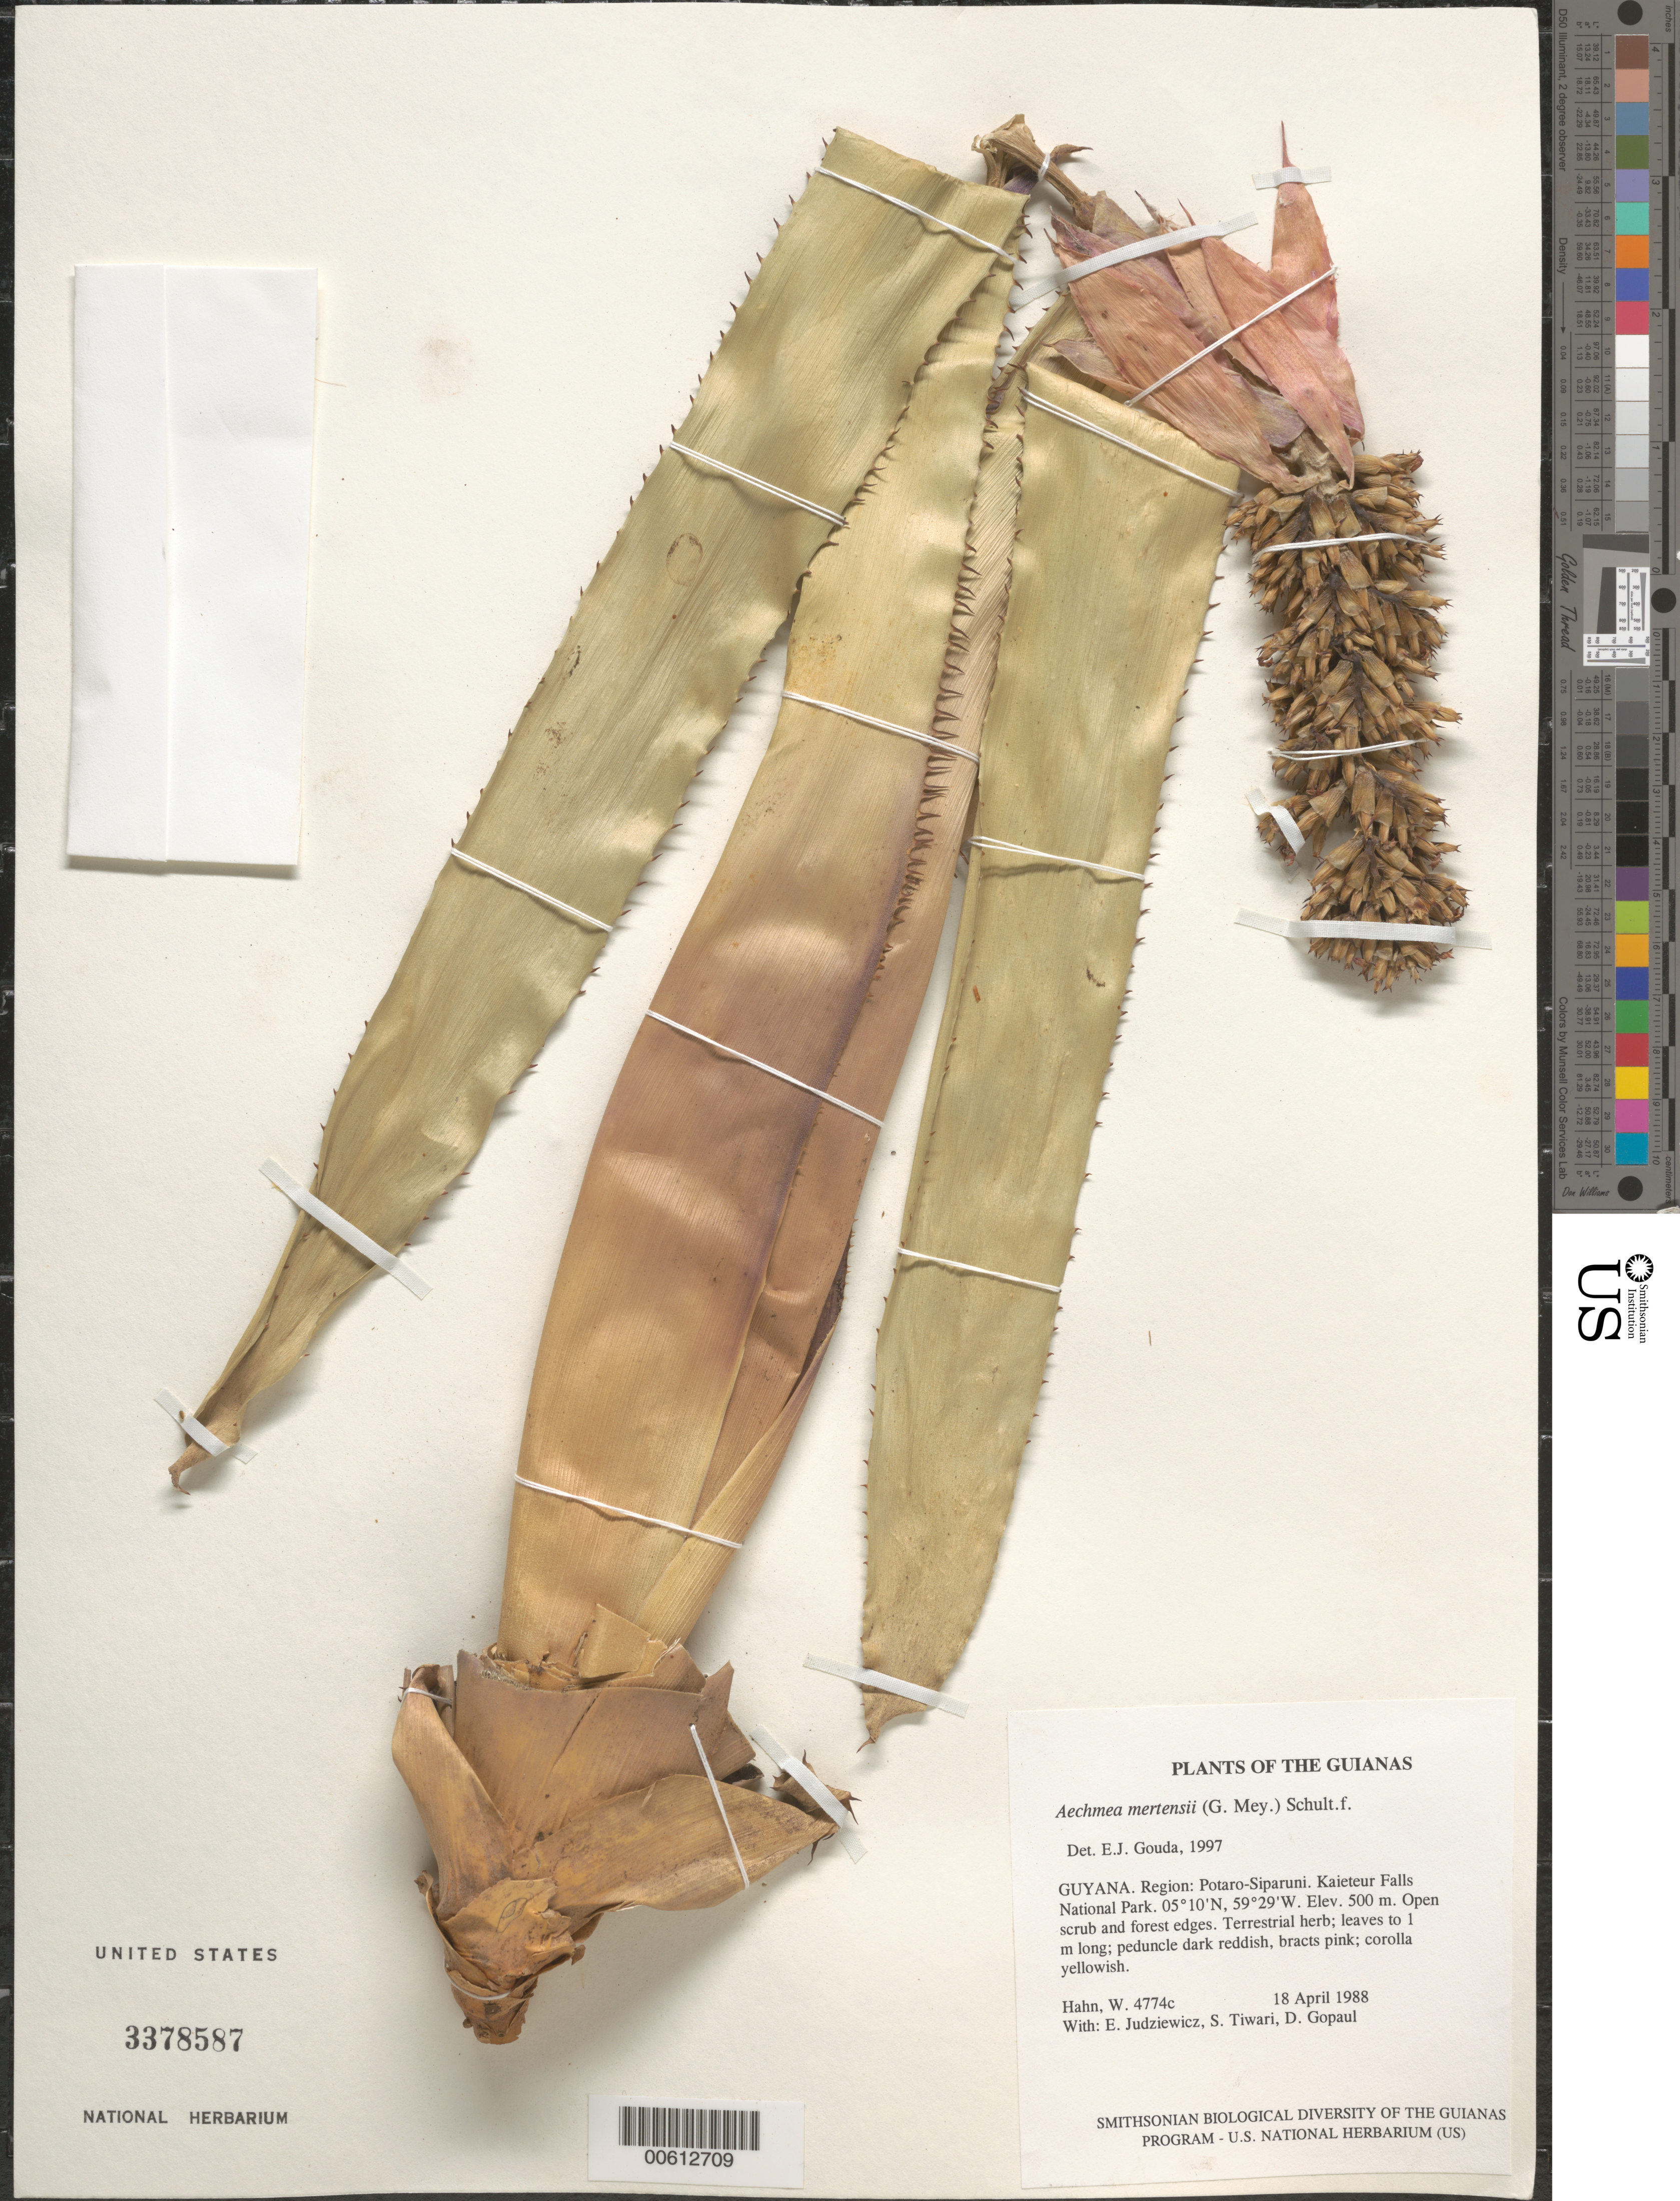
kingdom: Plantae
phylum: Tracheophyta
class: Liliopsida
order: Poales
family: Bromeliaceae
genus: Aechmea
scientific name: Aechmea mertensii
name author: (G. Mey.) Schult. & Schult. f.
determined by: Gouda, E. J.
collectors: W. Hahn, E. J. Judziewicz, S. Tiwari & D. Gopaul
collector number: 4774 c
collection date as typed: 18 April 1988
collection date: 1988-04-18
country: Guyana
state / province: Potaro-Siparuni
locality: Kaieteur Falls National Park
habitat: Open scrub and forest edges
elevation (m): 500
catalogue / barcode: US 3378587